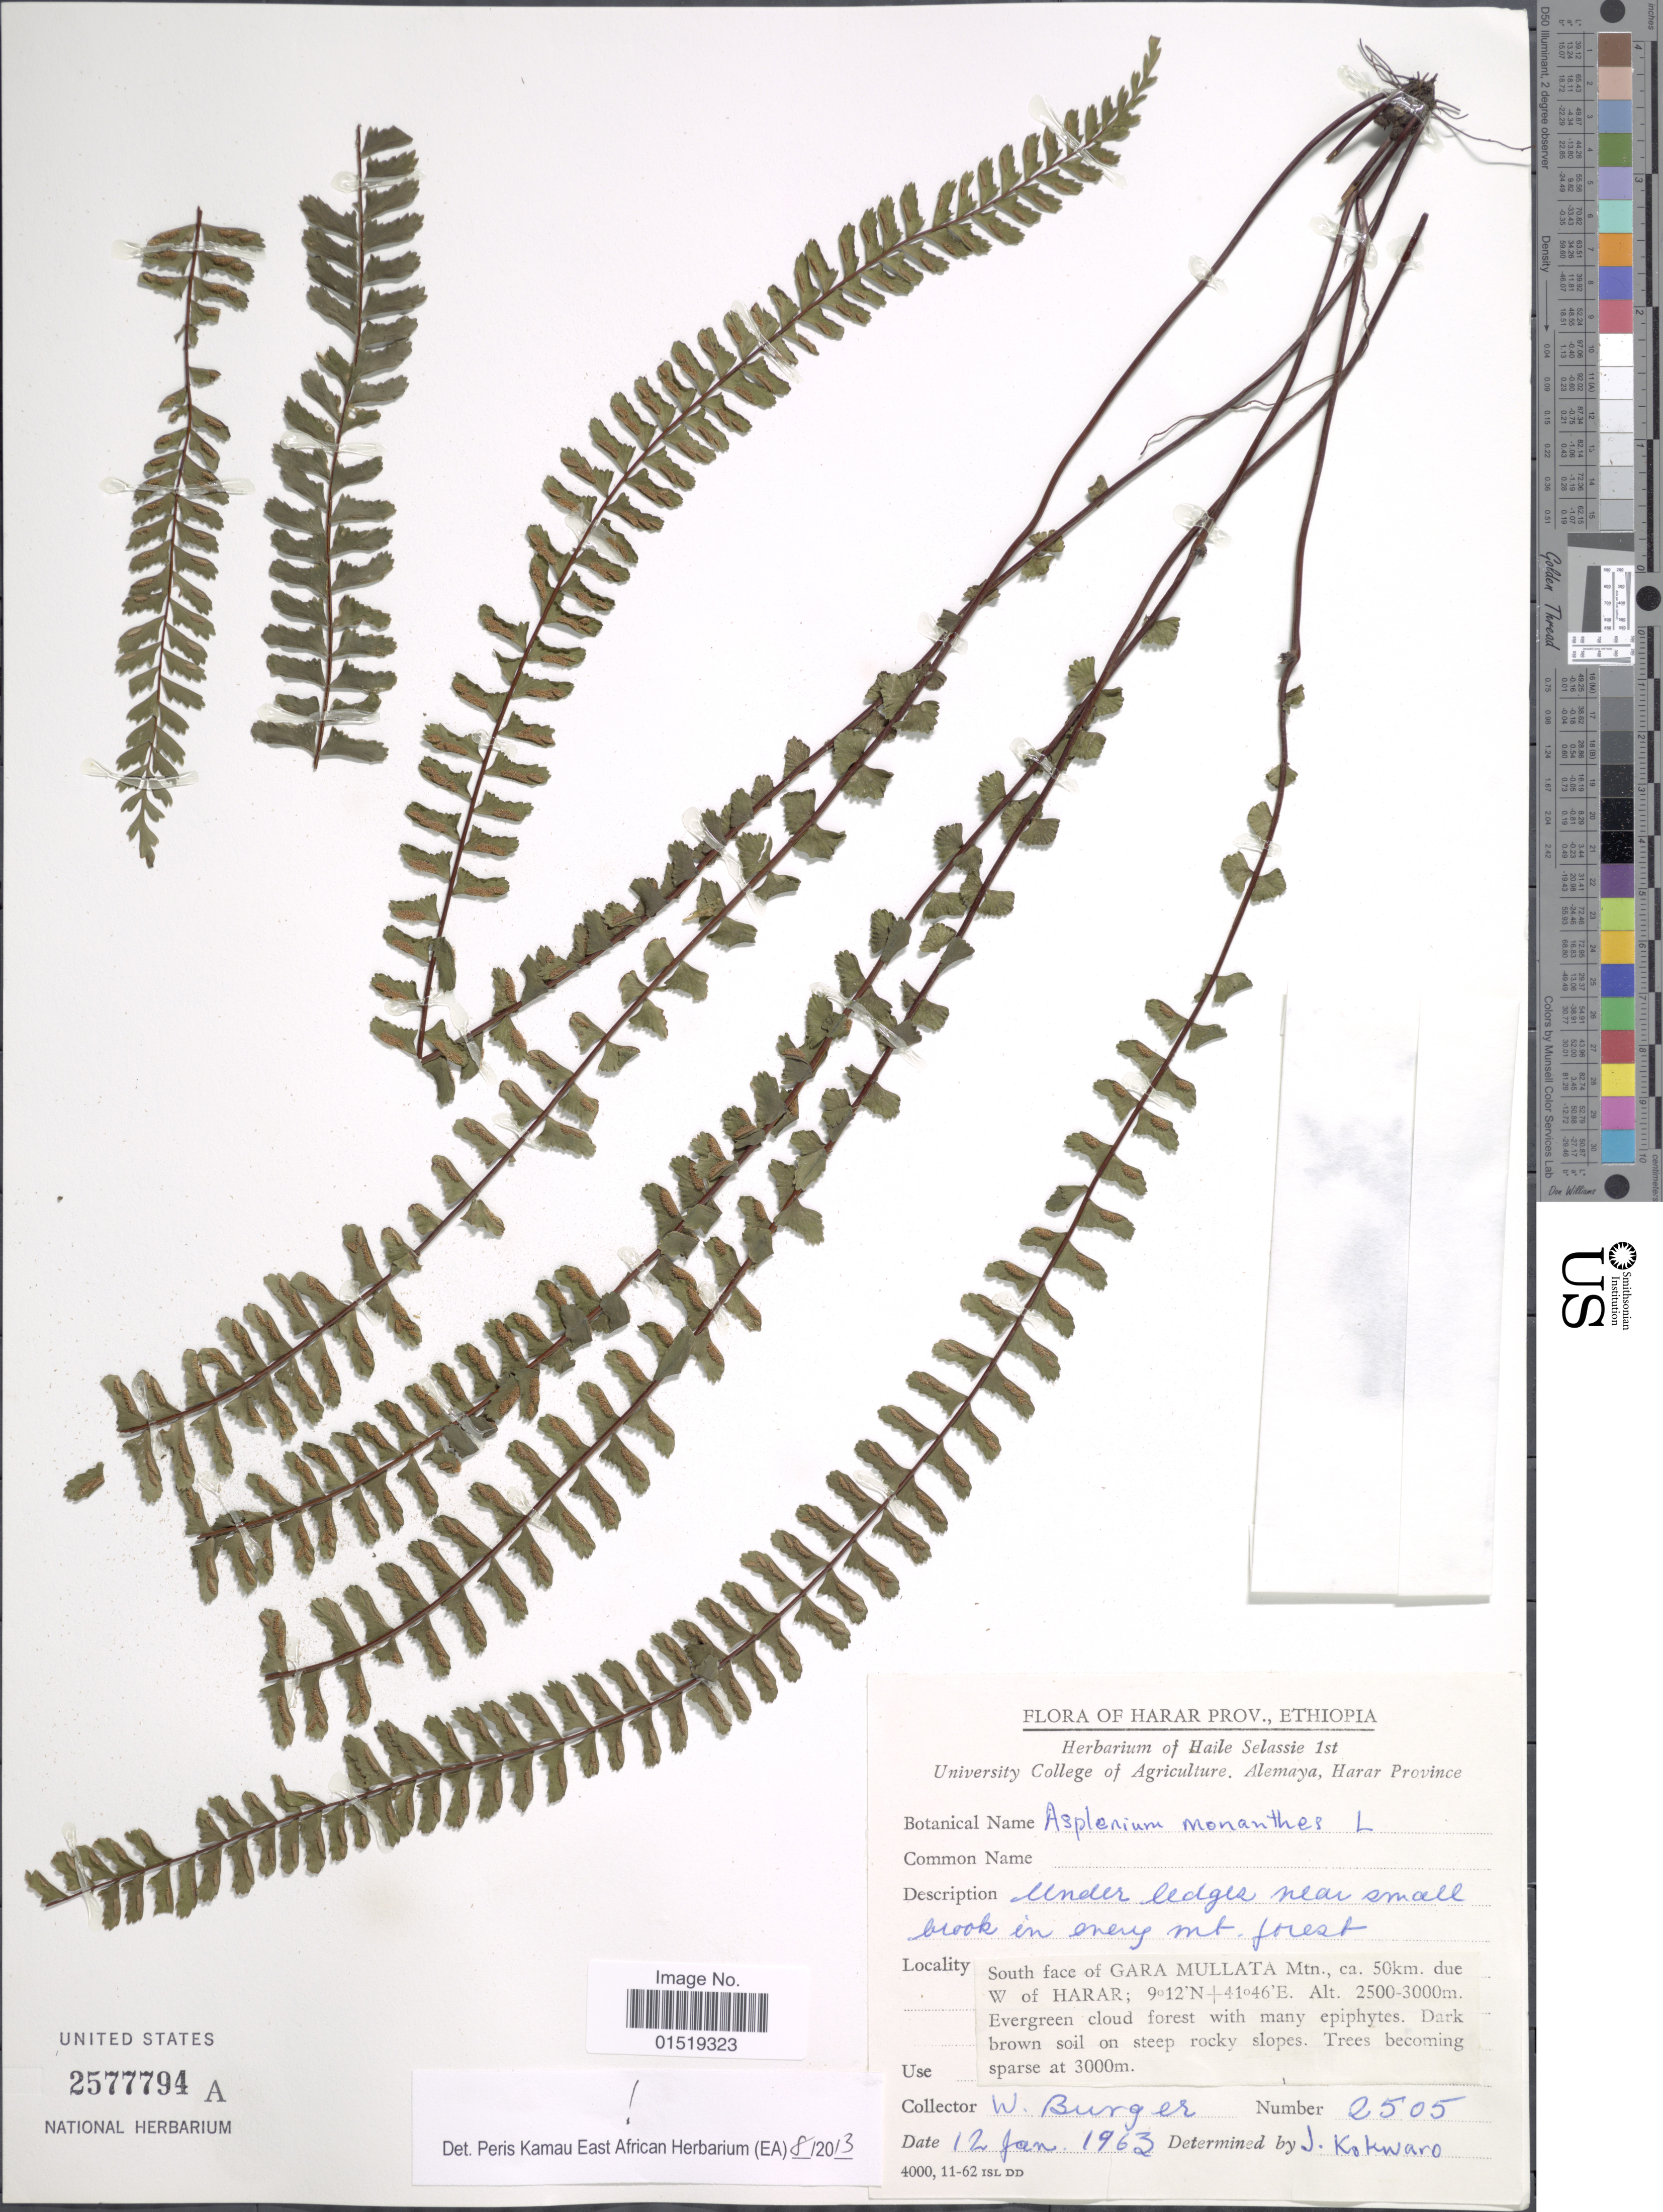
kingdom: Plantae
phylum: Tracheophyta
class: Polypodiopsida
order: Polypodiales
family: Aspleniaceae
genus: Asplenium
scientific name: Asplenium monanthes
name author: L.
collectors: W. Burger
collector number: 2505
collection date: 1963-01-12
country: Ethiopia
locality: Harar Prov. South face of Gara Mullata Mtn., ca. 50km. due W of Harar.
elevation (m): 2500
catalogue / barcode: US 2577794A